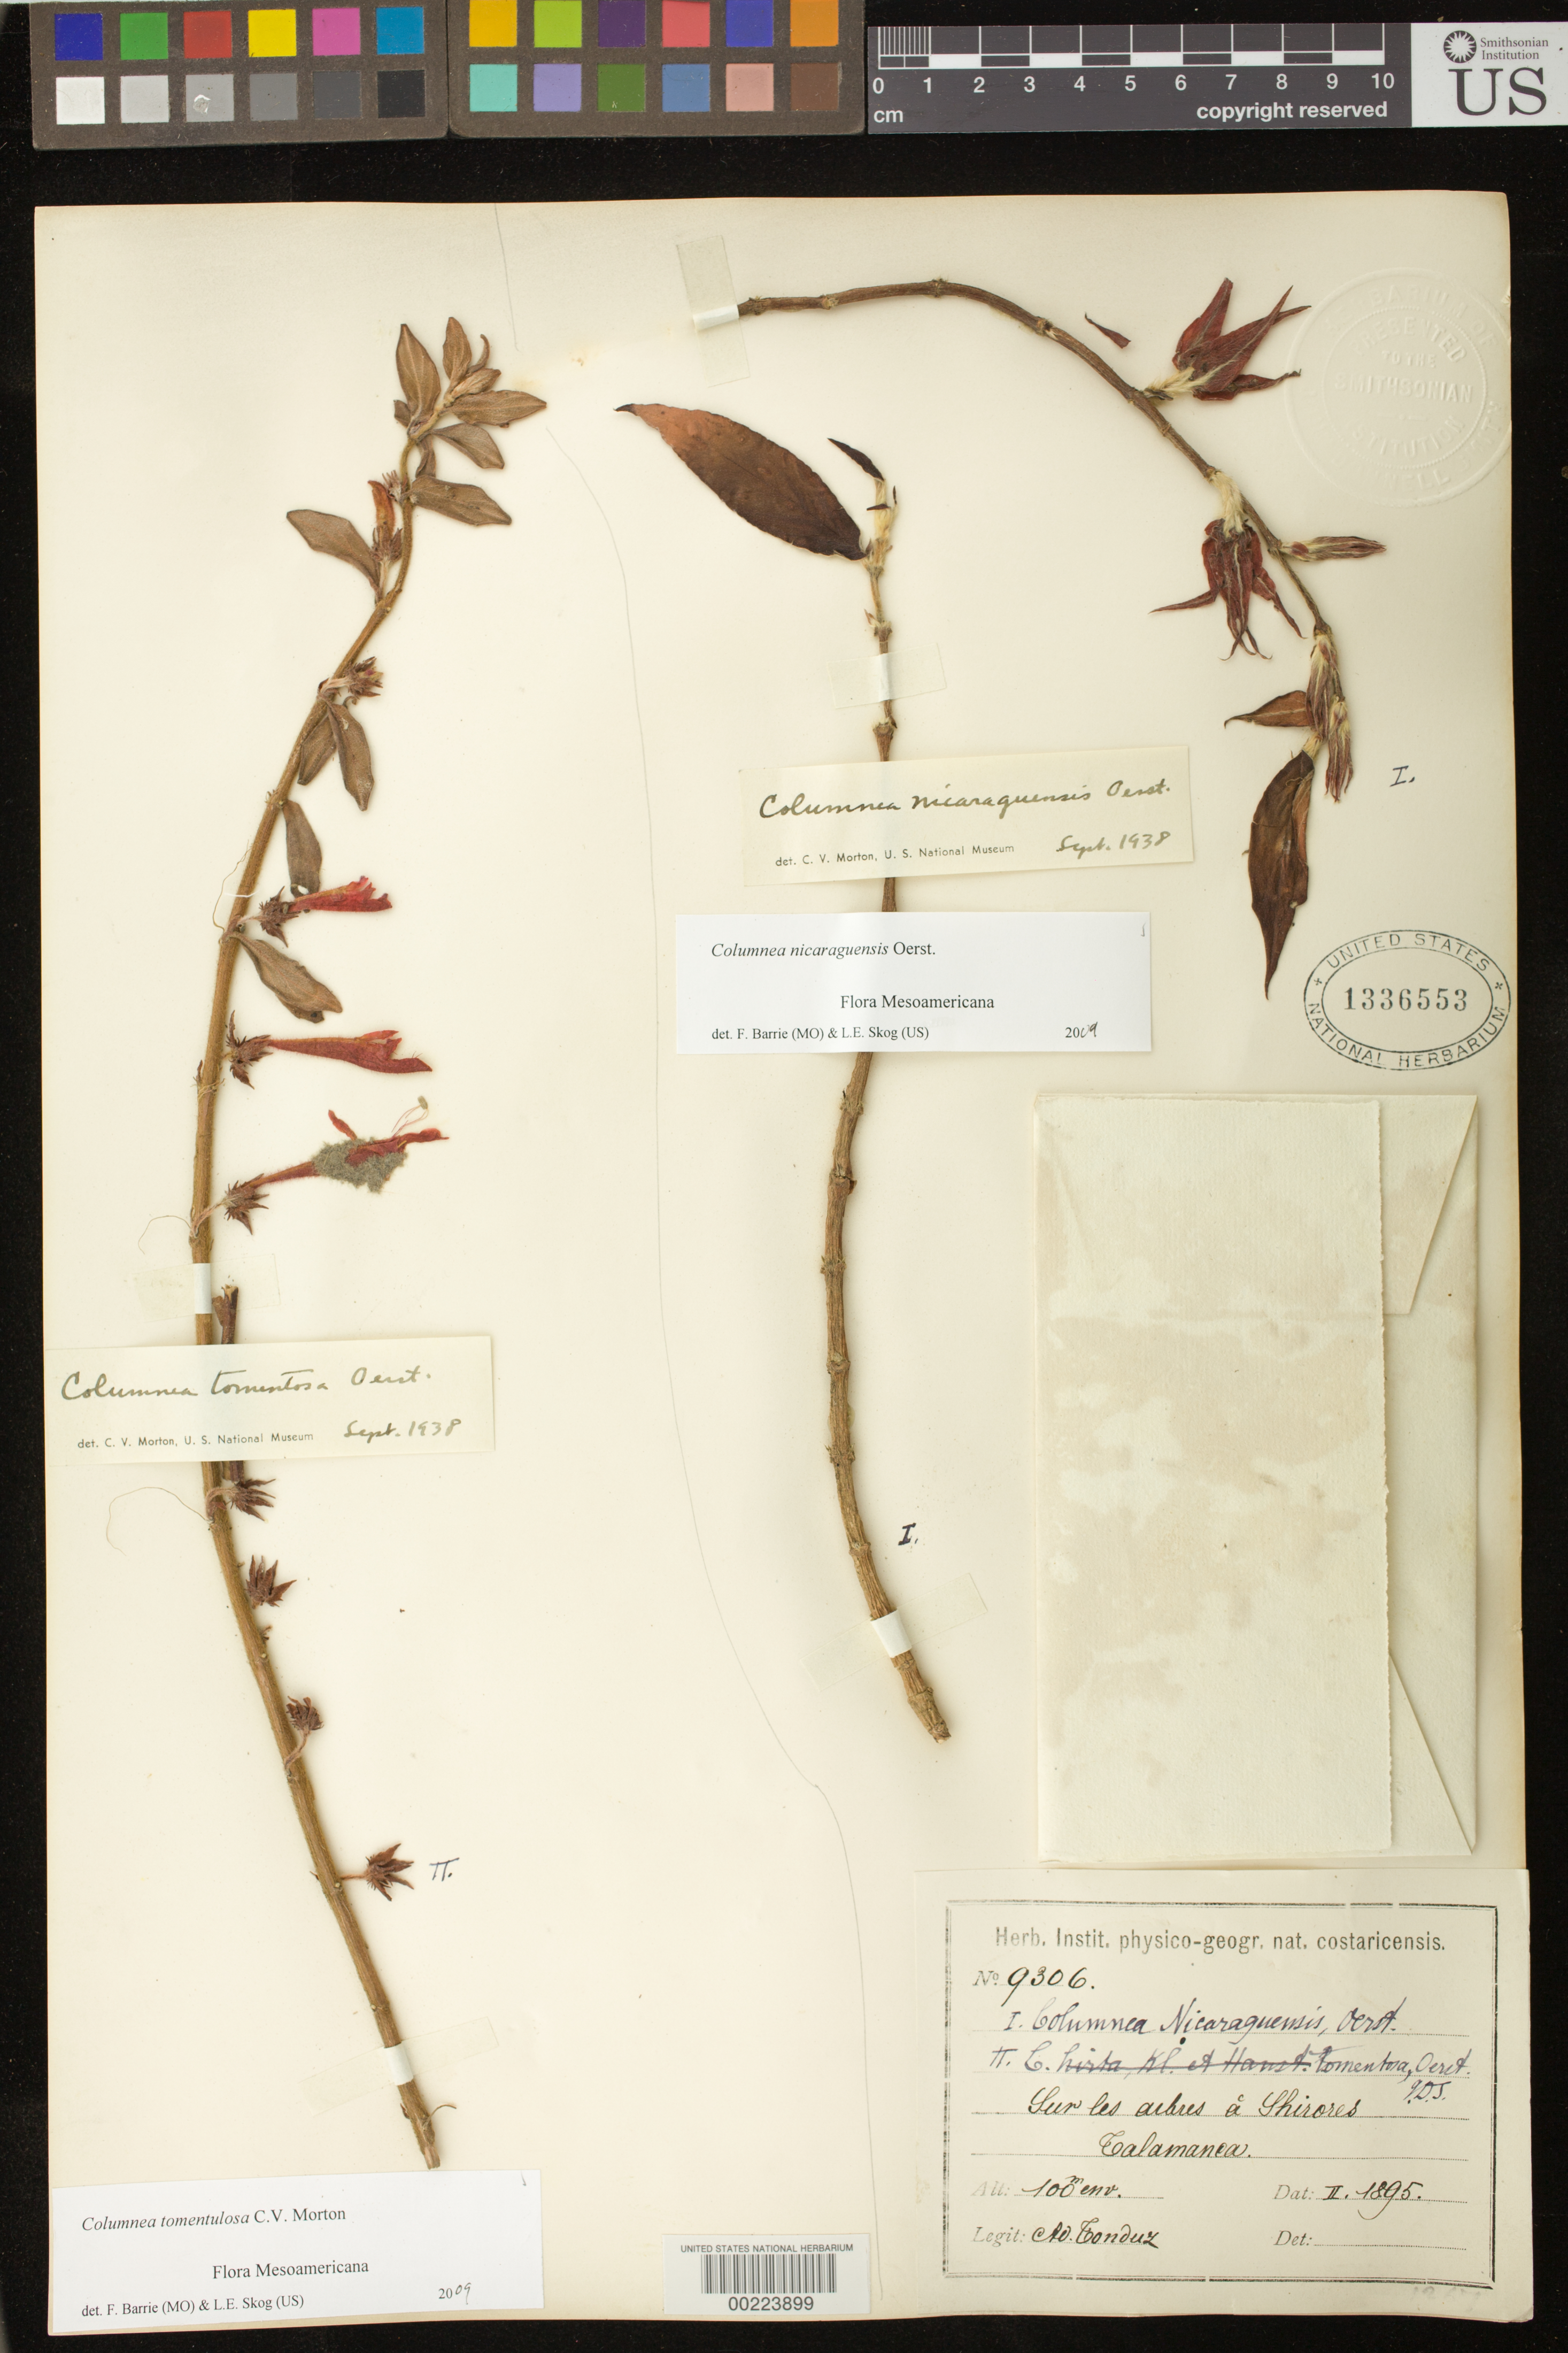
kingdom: Plantae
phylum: Tracheophyta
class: Magnoliopsida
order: Lamiales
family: Gesneriaceae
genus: Columnea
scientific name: Columnea tomentulosa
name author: C.V. Morton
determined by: Barrie, F. R.; Skog, Laurence E.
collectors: A. Tonduz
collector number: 9306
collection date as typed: Feb 1895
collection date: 1895-02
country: Costa Rica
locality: Shirores, Talamanca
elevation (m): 100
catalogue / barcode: US 1336553-2